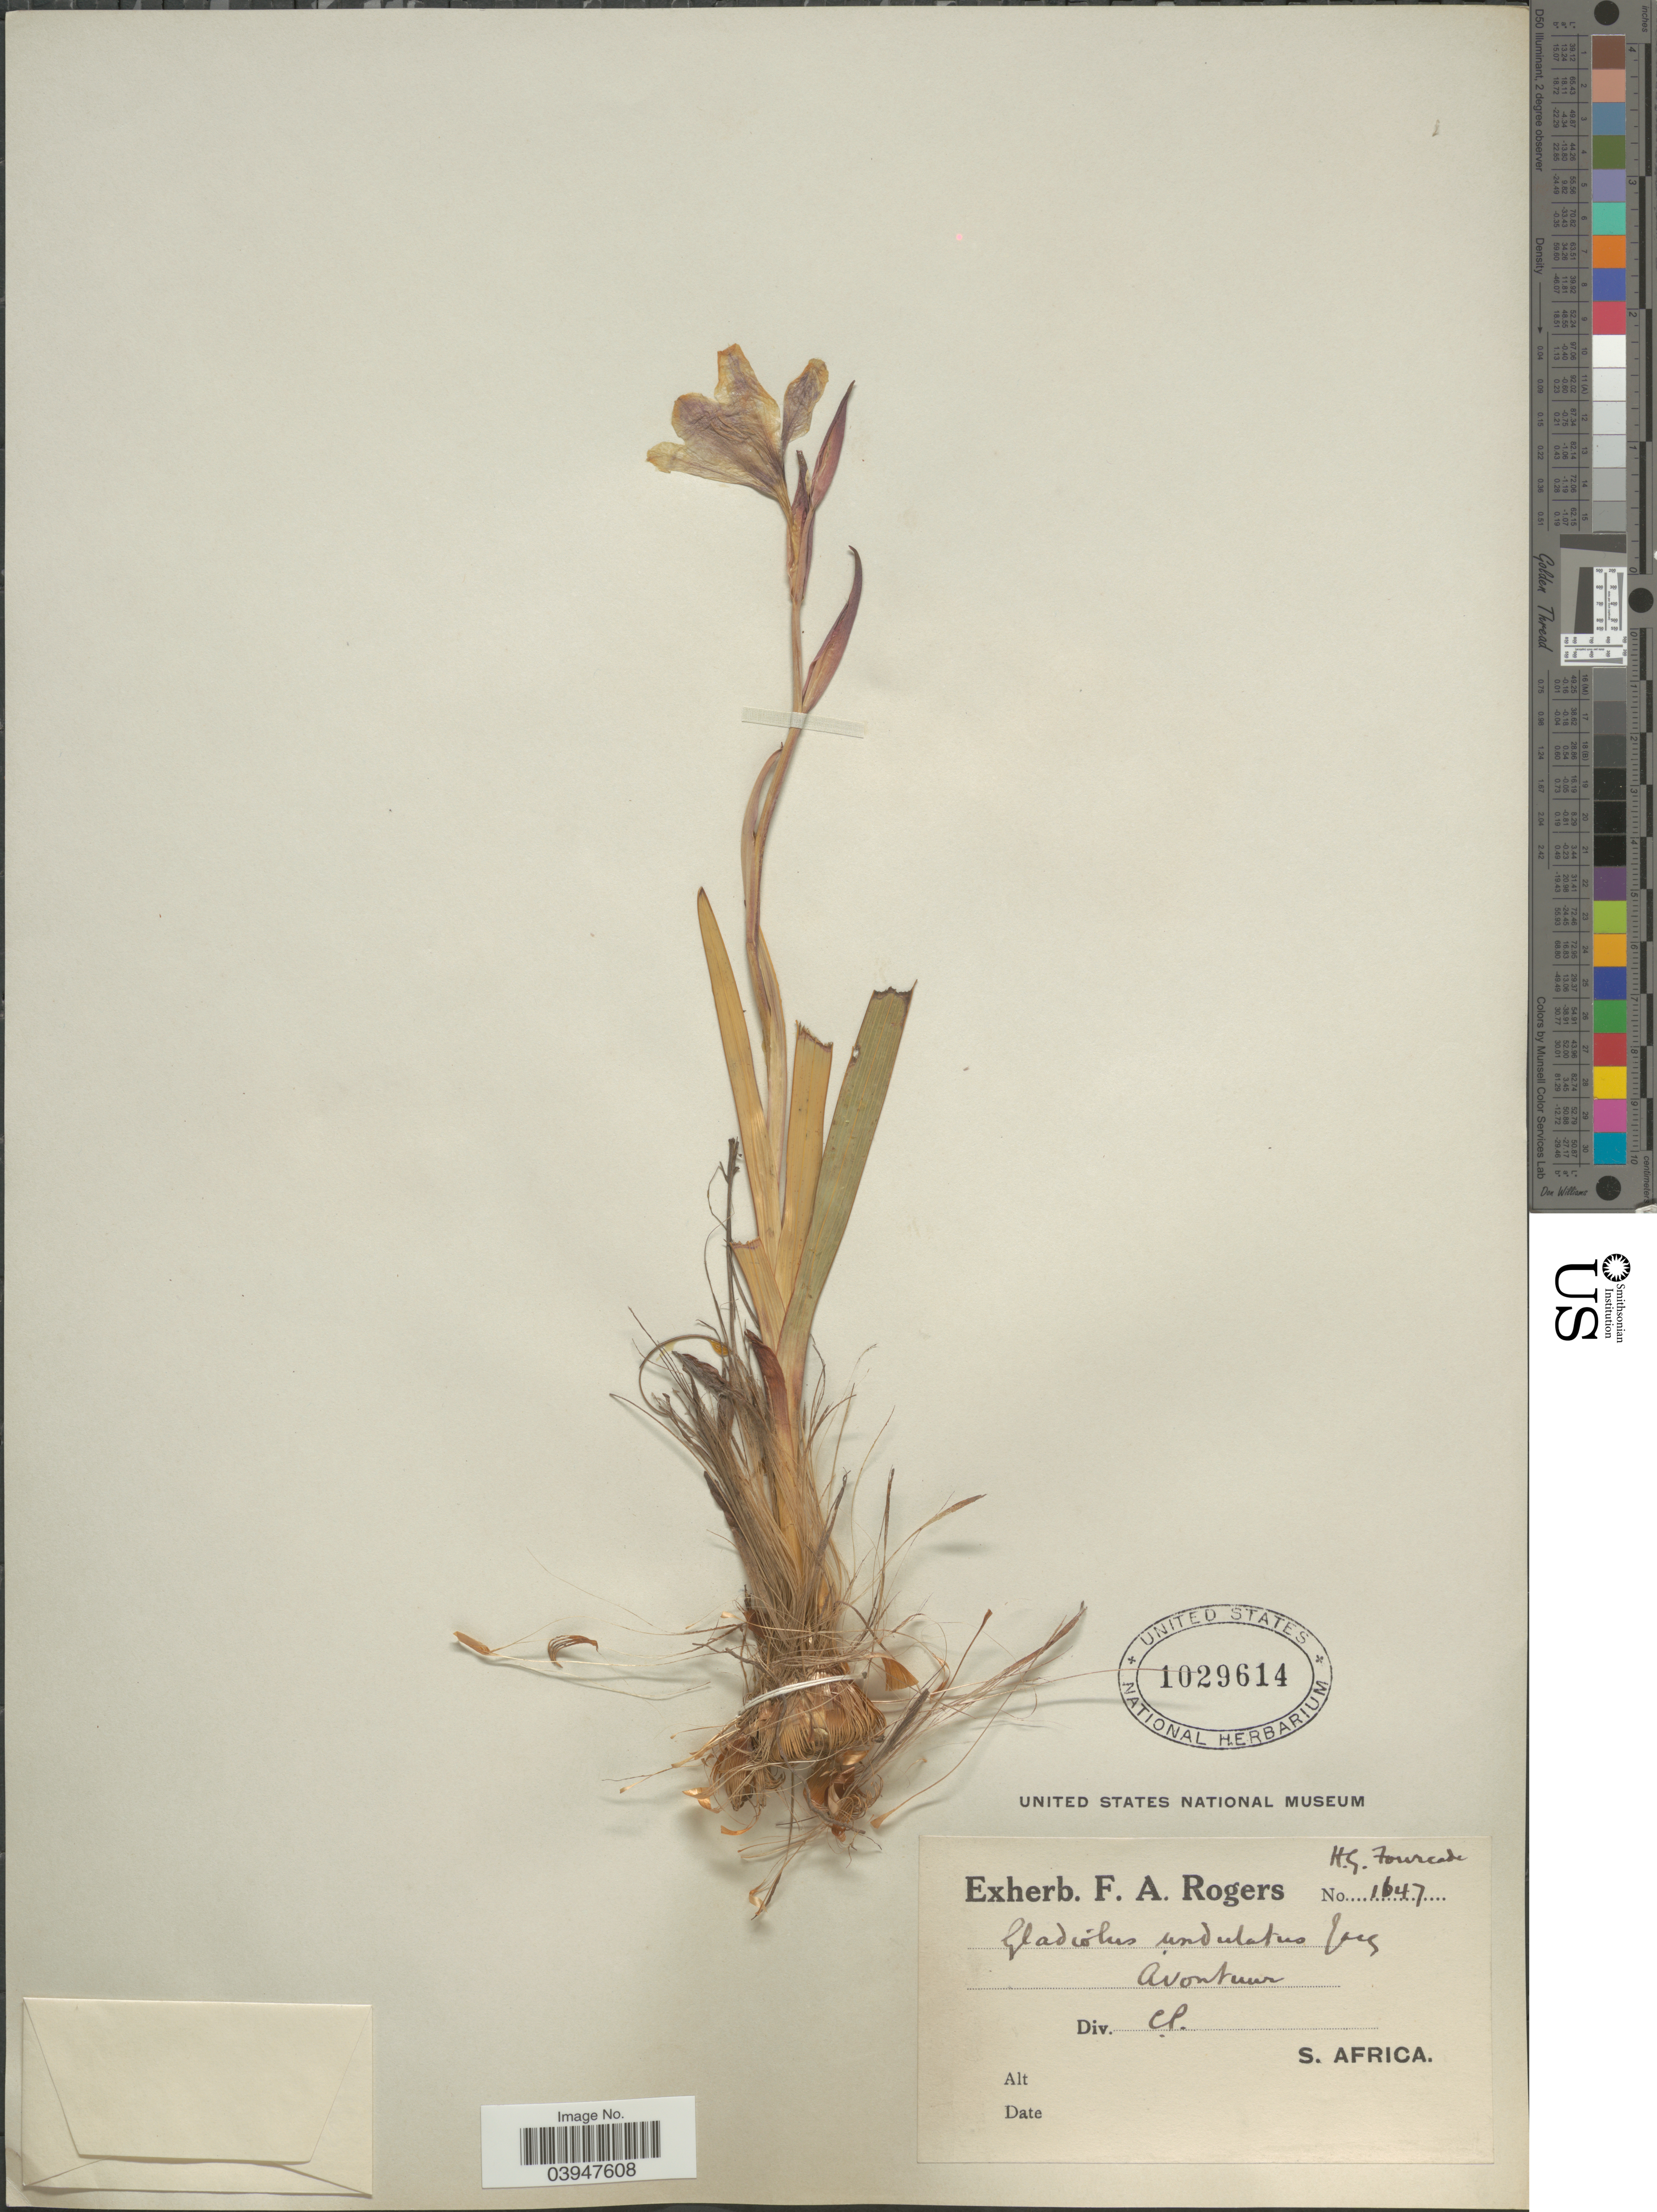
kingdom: Plantae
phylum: Tracheophyta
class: Liliopsida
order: Asparagales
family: Iridaceae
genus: Gladiolus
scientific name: Gladiolus undulatus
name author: L.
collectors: H. G. Fourcade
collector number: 1647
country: South Africa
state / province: Western Cape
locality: Avontuur. Div. C.P. S. Africa.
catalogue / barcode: US 1029614